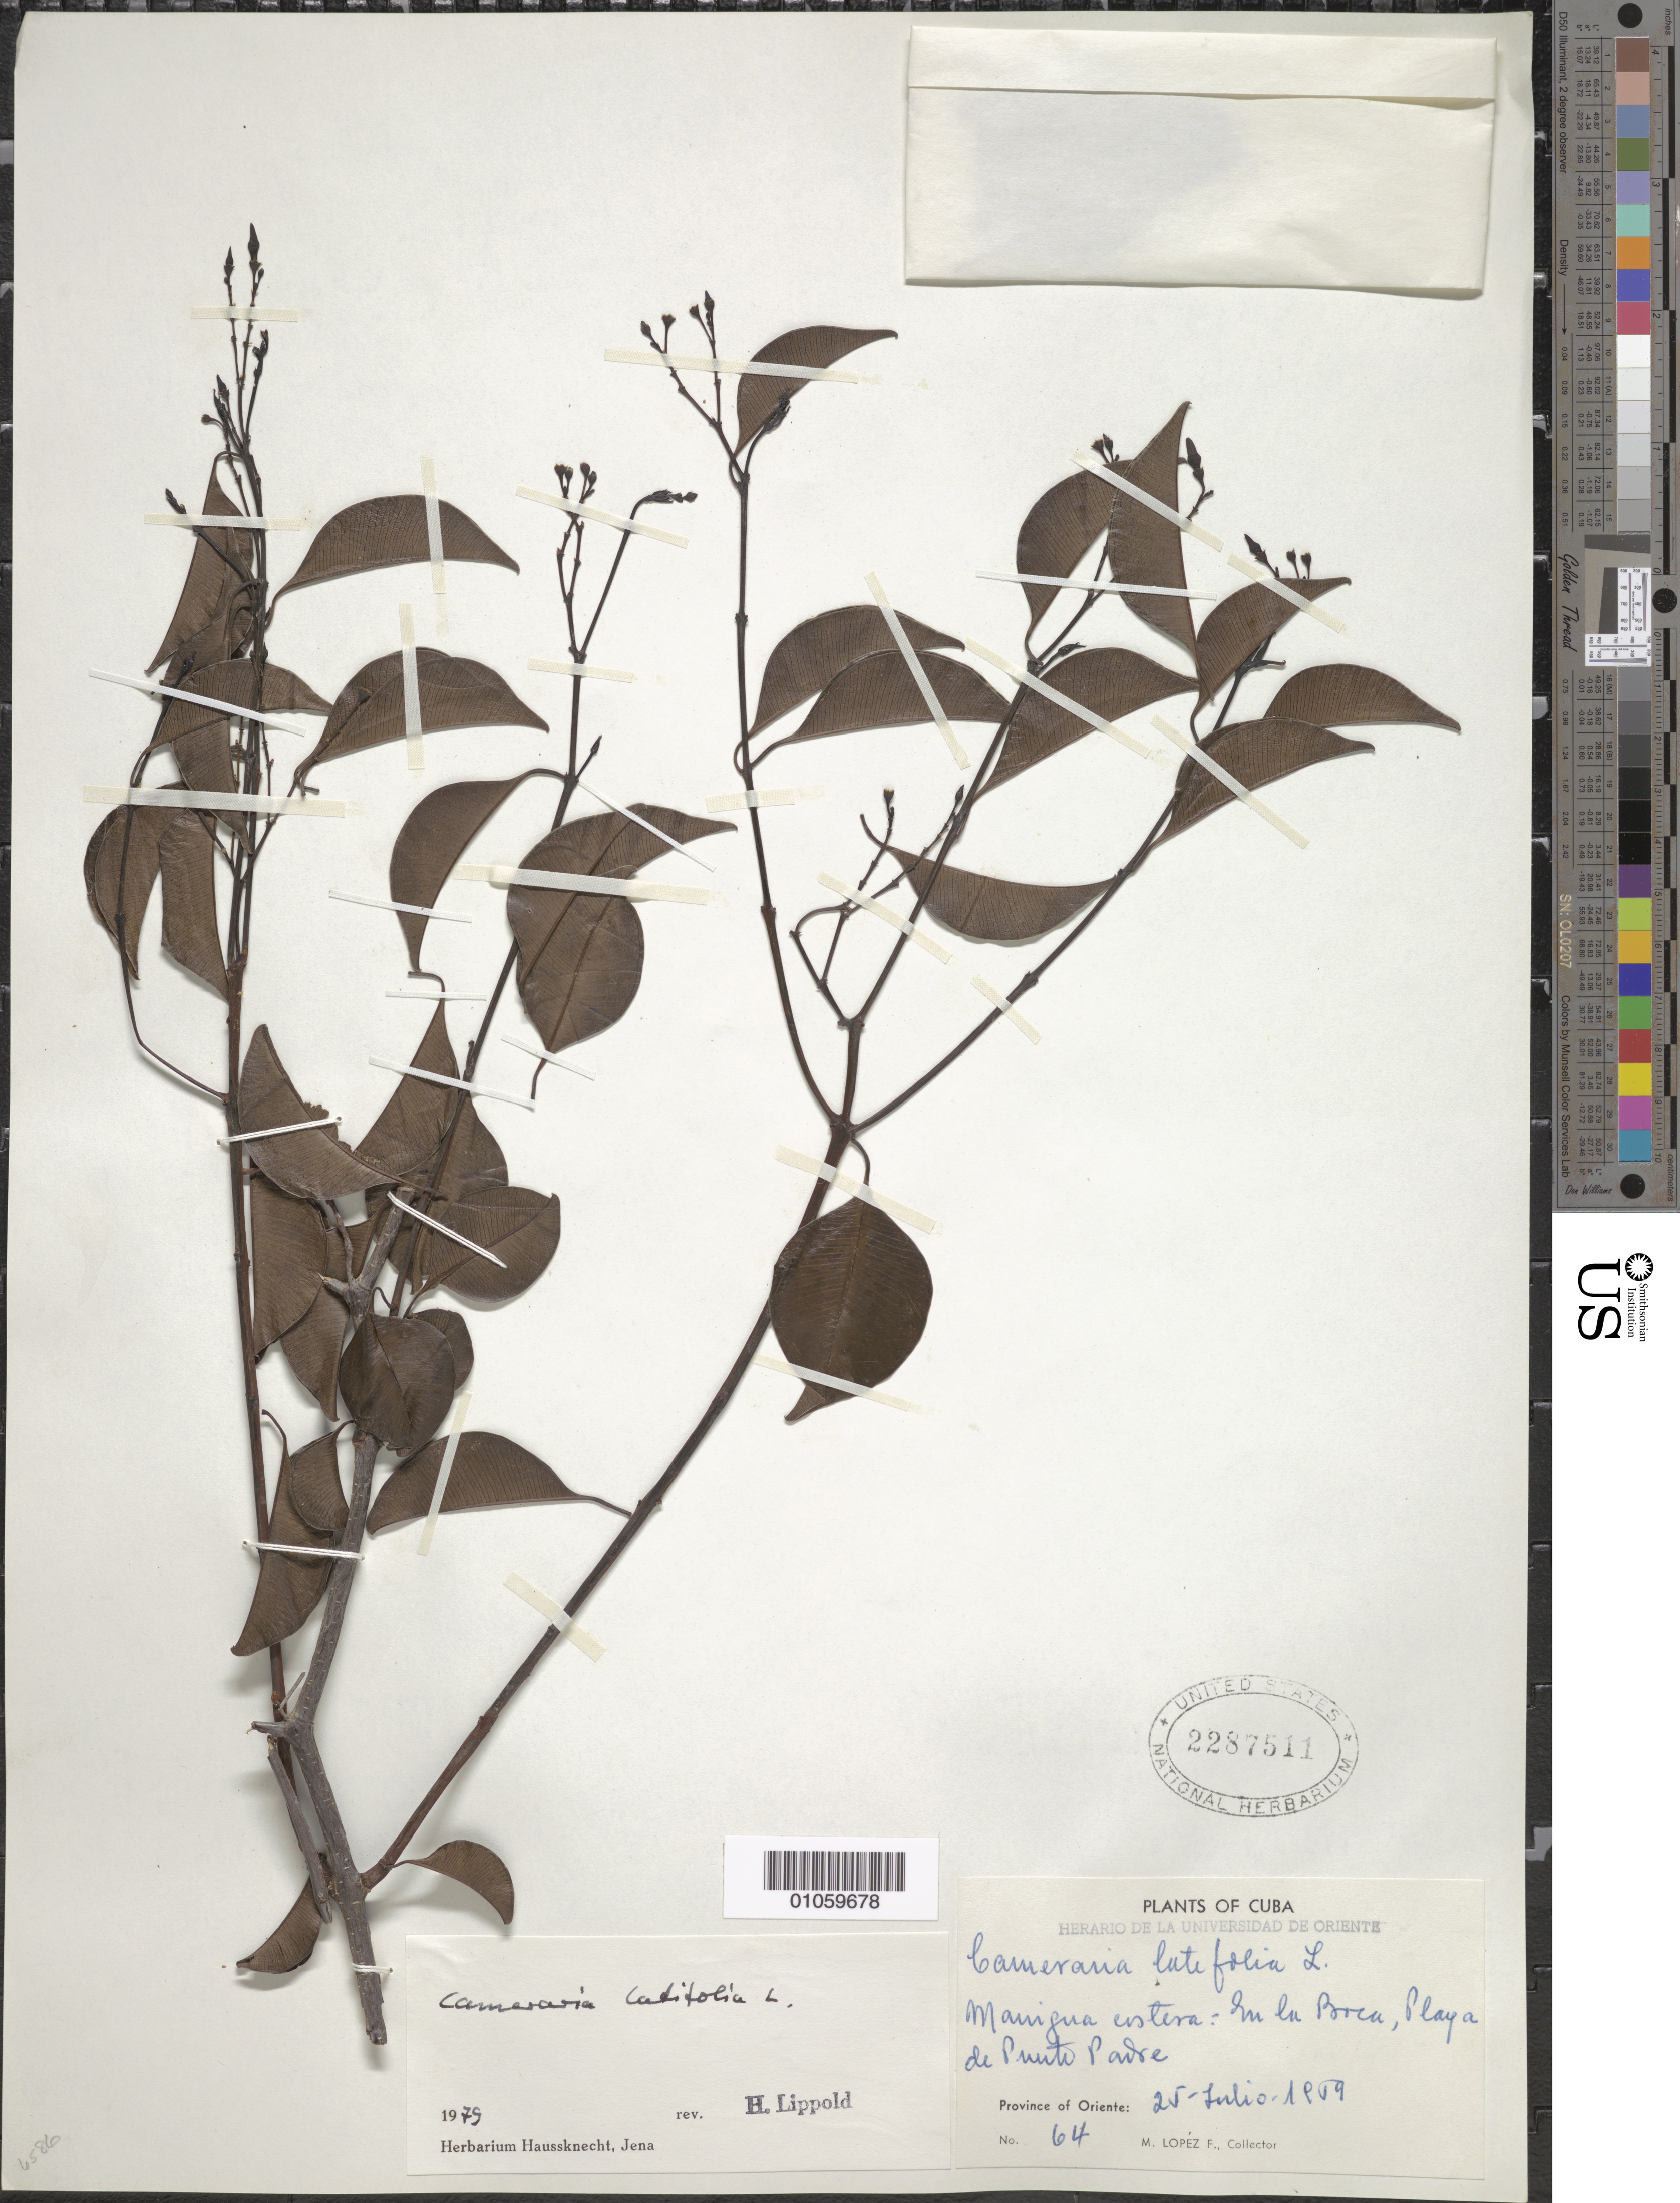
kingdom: Plantae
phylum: Tracheophyta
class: Magnoliopsida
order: Gentianales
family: Apocynaceae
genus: Cameraria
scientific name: Cameraria latifolia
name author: L.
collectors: M. López Figueiras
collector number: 64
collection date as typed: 25 Jul 1959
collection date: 1959-07-25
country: Cuba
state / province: Oriente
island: Cuba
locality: Manigua costera - Im la Boca, Playa de Puerto Padre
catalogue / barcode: US 2287511